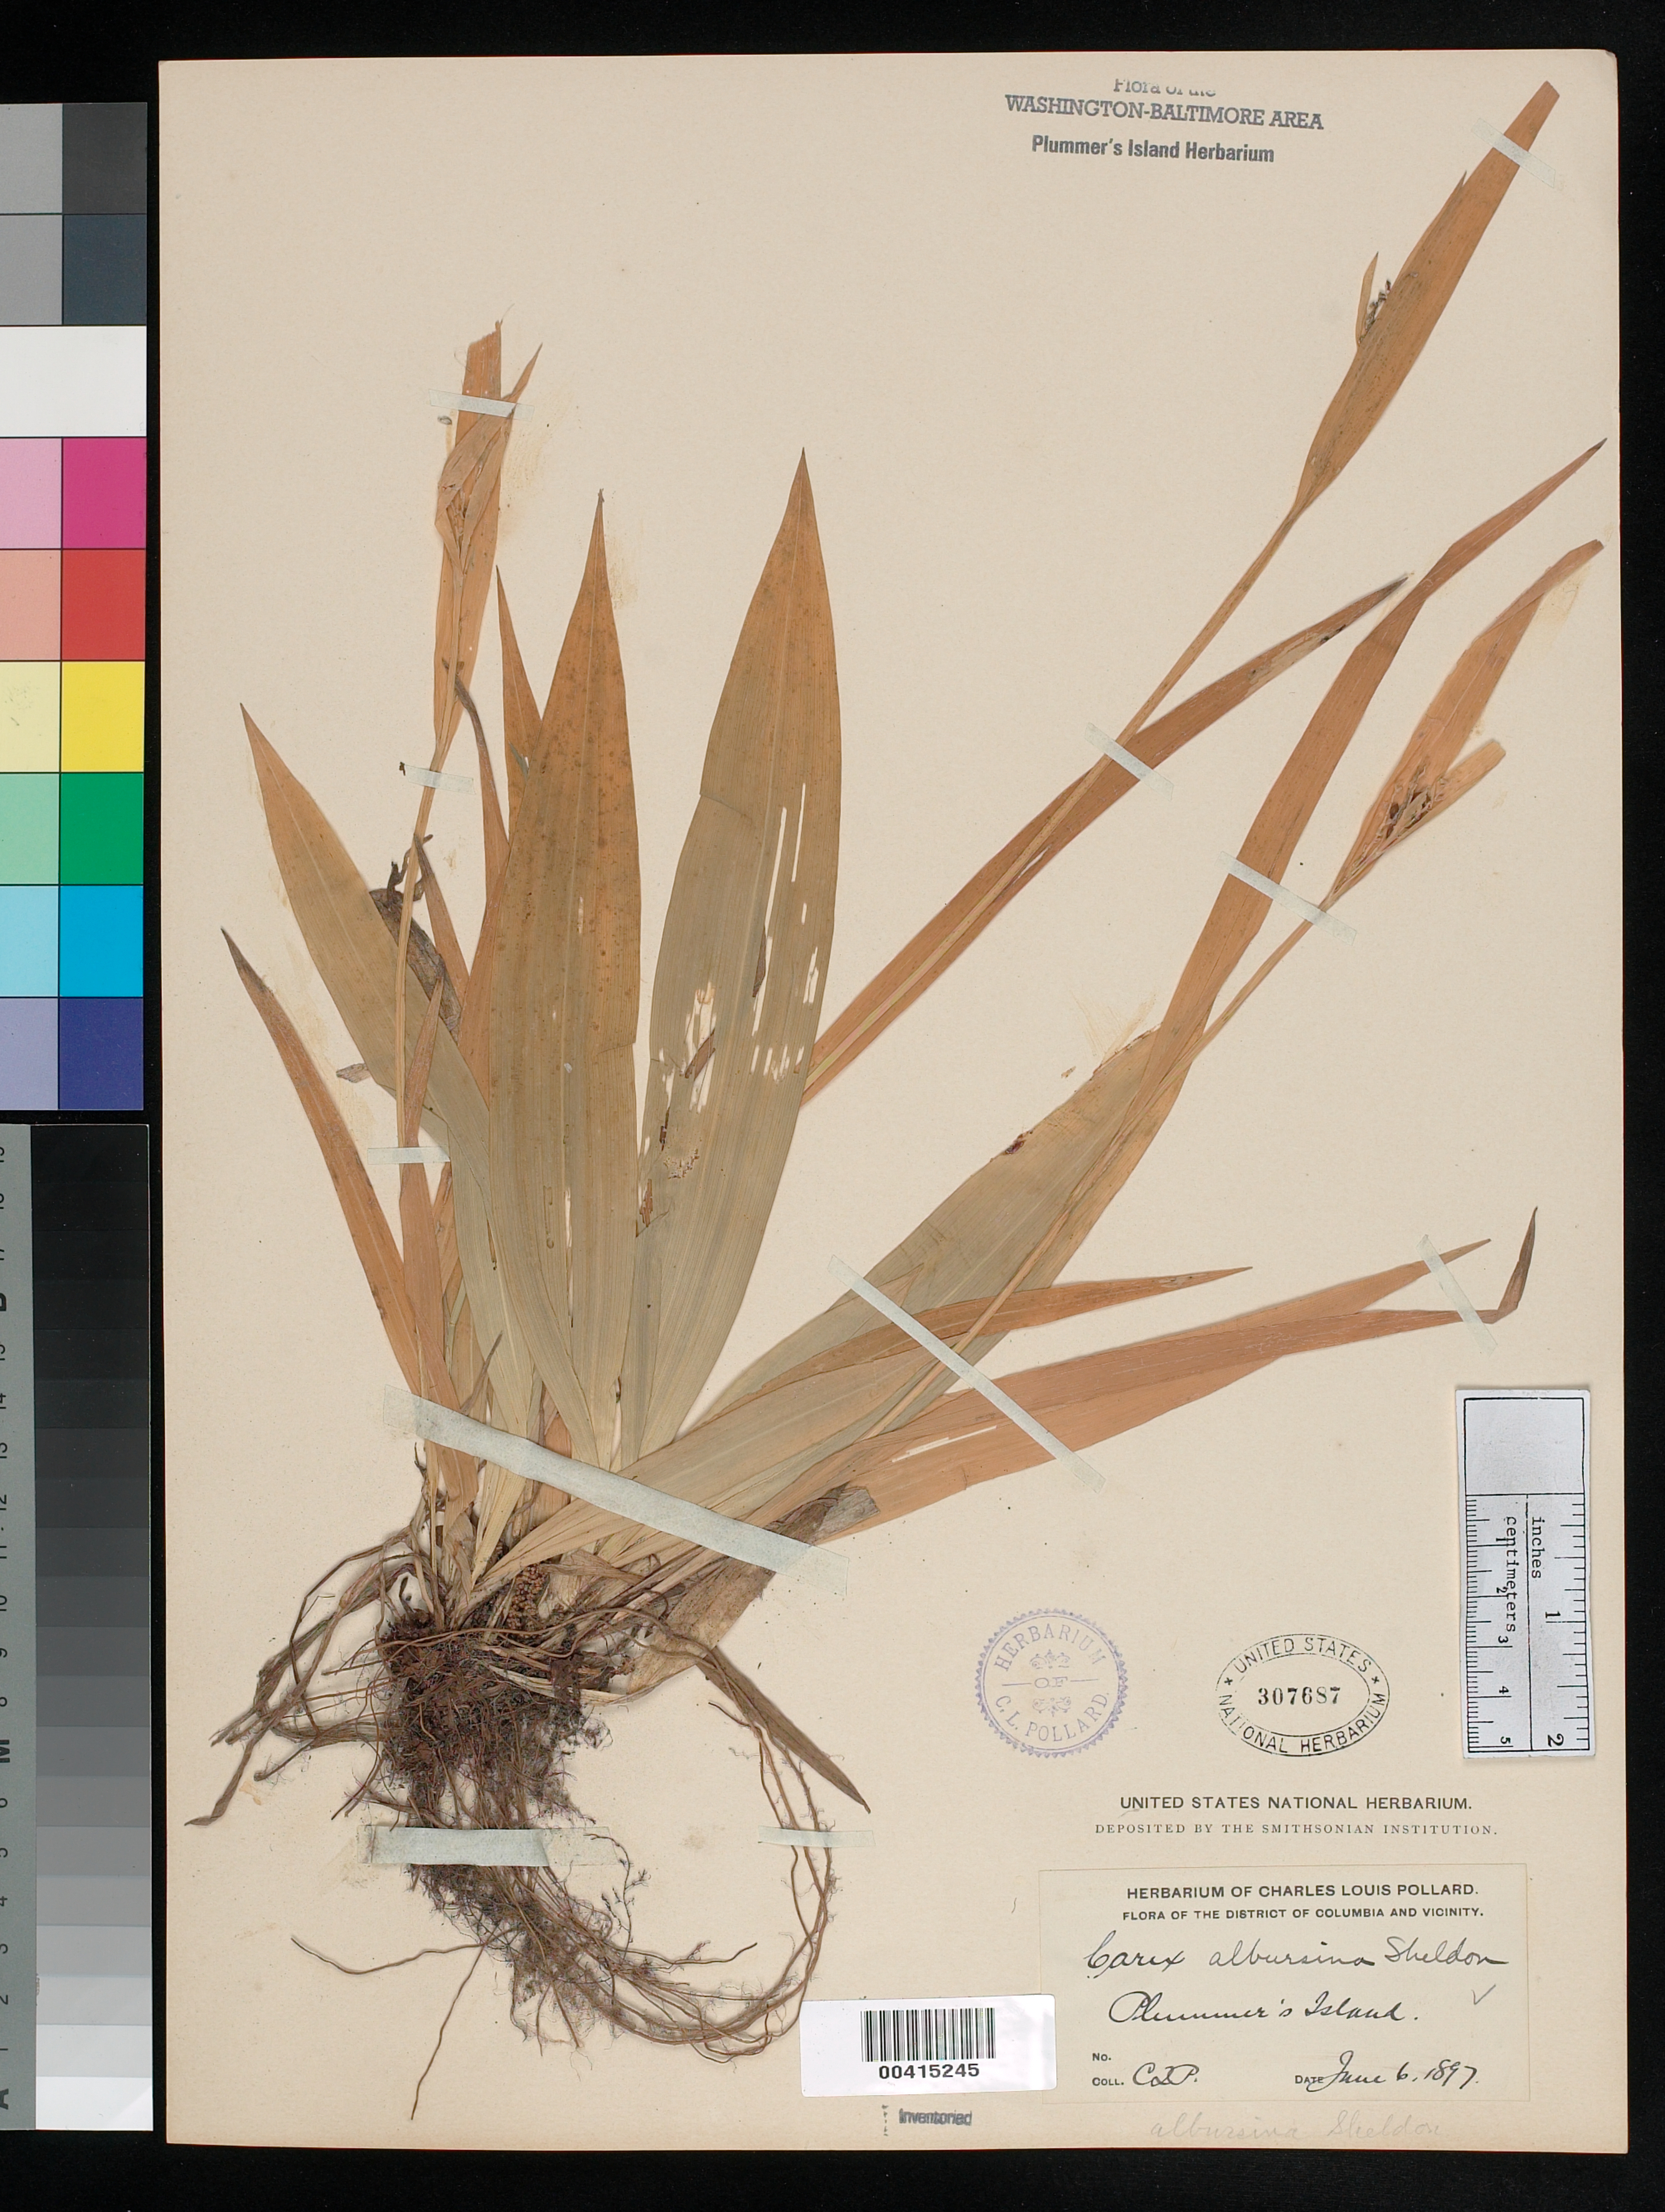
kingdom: Plantae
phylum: Tracheophyta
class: Liliopsida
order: Poales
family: Cyperaceae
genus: Carex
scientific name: Carex albursina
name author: E. Sheld.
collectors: C. L. Pollard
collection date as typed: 06 Jun 1897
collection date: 1897-06-06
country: United States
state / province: Maryland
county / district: Montgomery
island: Plummers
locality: Plummer's Island Plummers Island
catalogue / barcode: US 307687